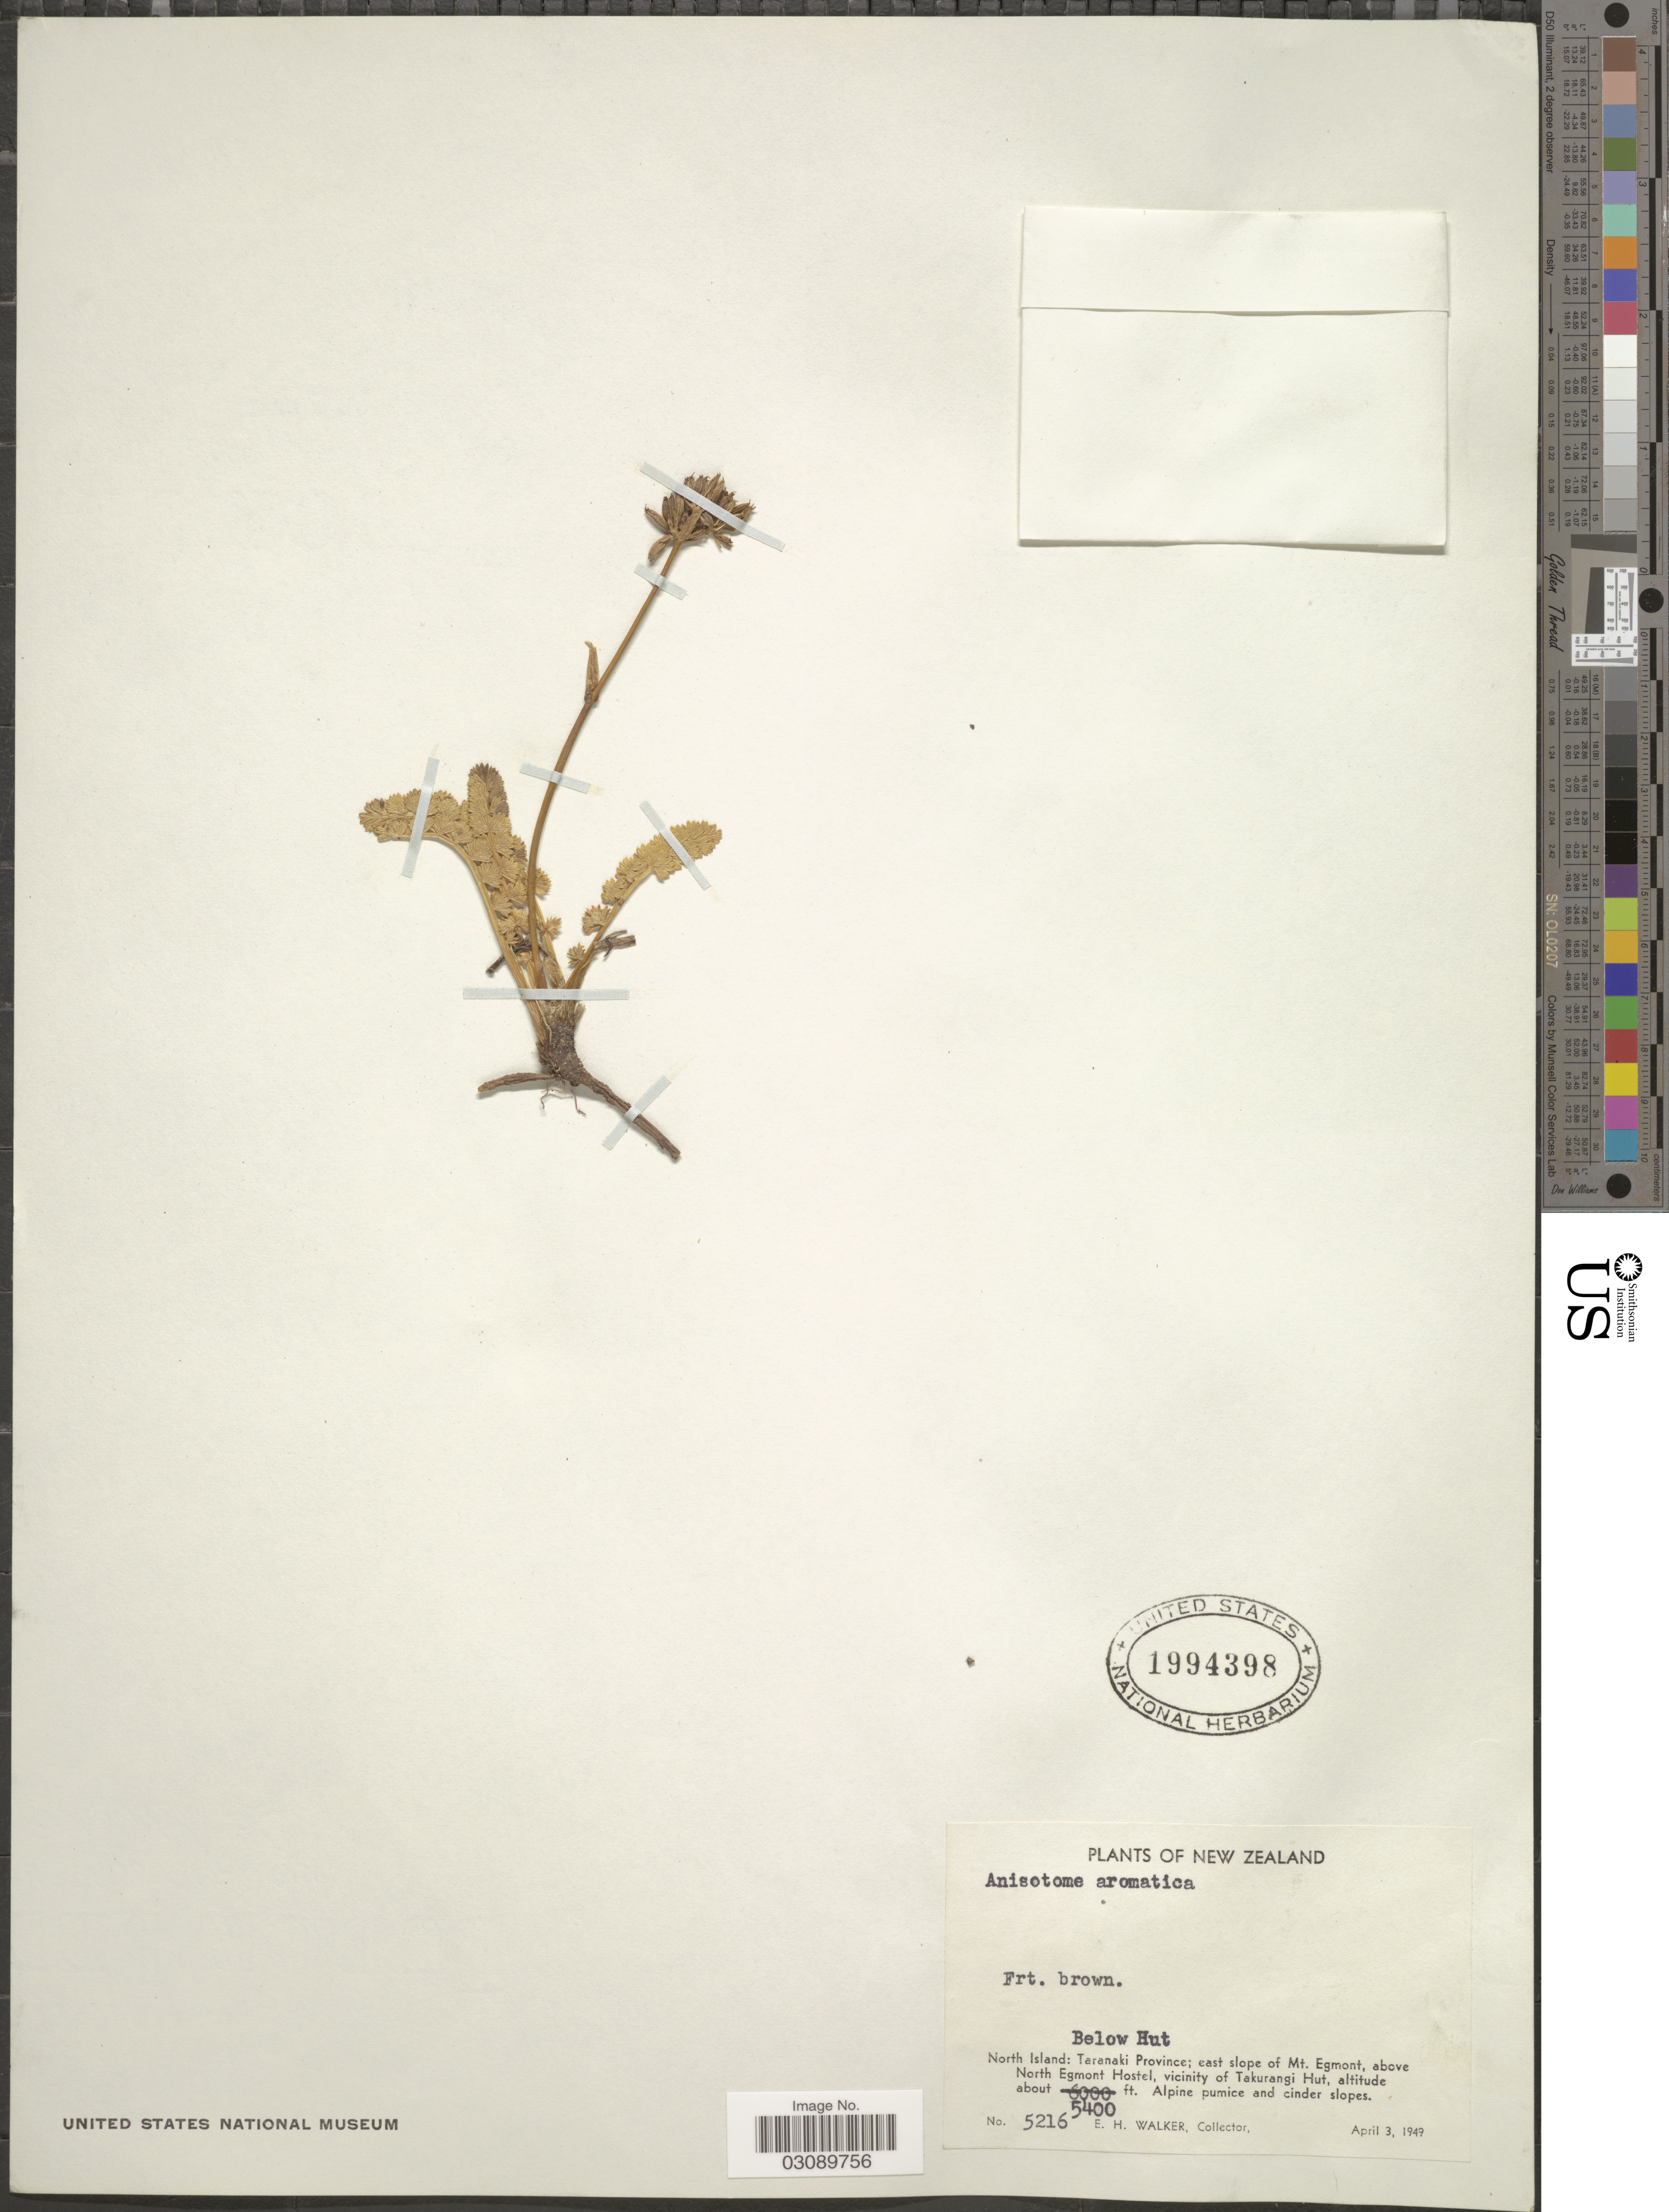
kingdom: Plantae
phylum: Tracheophyta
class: Magnoliopsida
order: Apiales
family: Apiaceae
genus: Anisotome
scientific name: Anisotome aromatica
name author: Hook. f.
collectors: E. H. Walker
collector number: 5216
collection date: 1949-04-03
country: New Zealand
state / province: Taranaki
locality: Above Hut. North Island: east slope of Mt. Egmont, above North Egmont Hostel, vicinity of Takurangi Hut.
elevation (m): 1646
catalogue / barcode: US 1994398